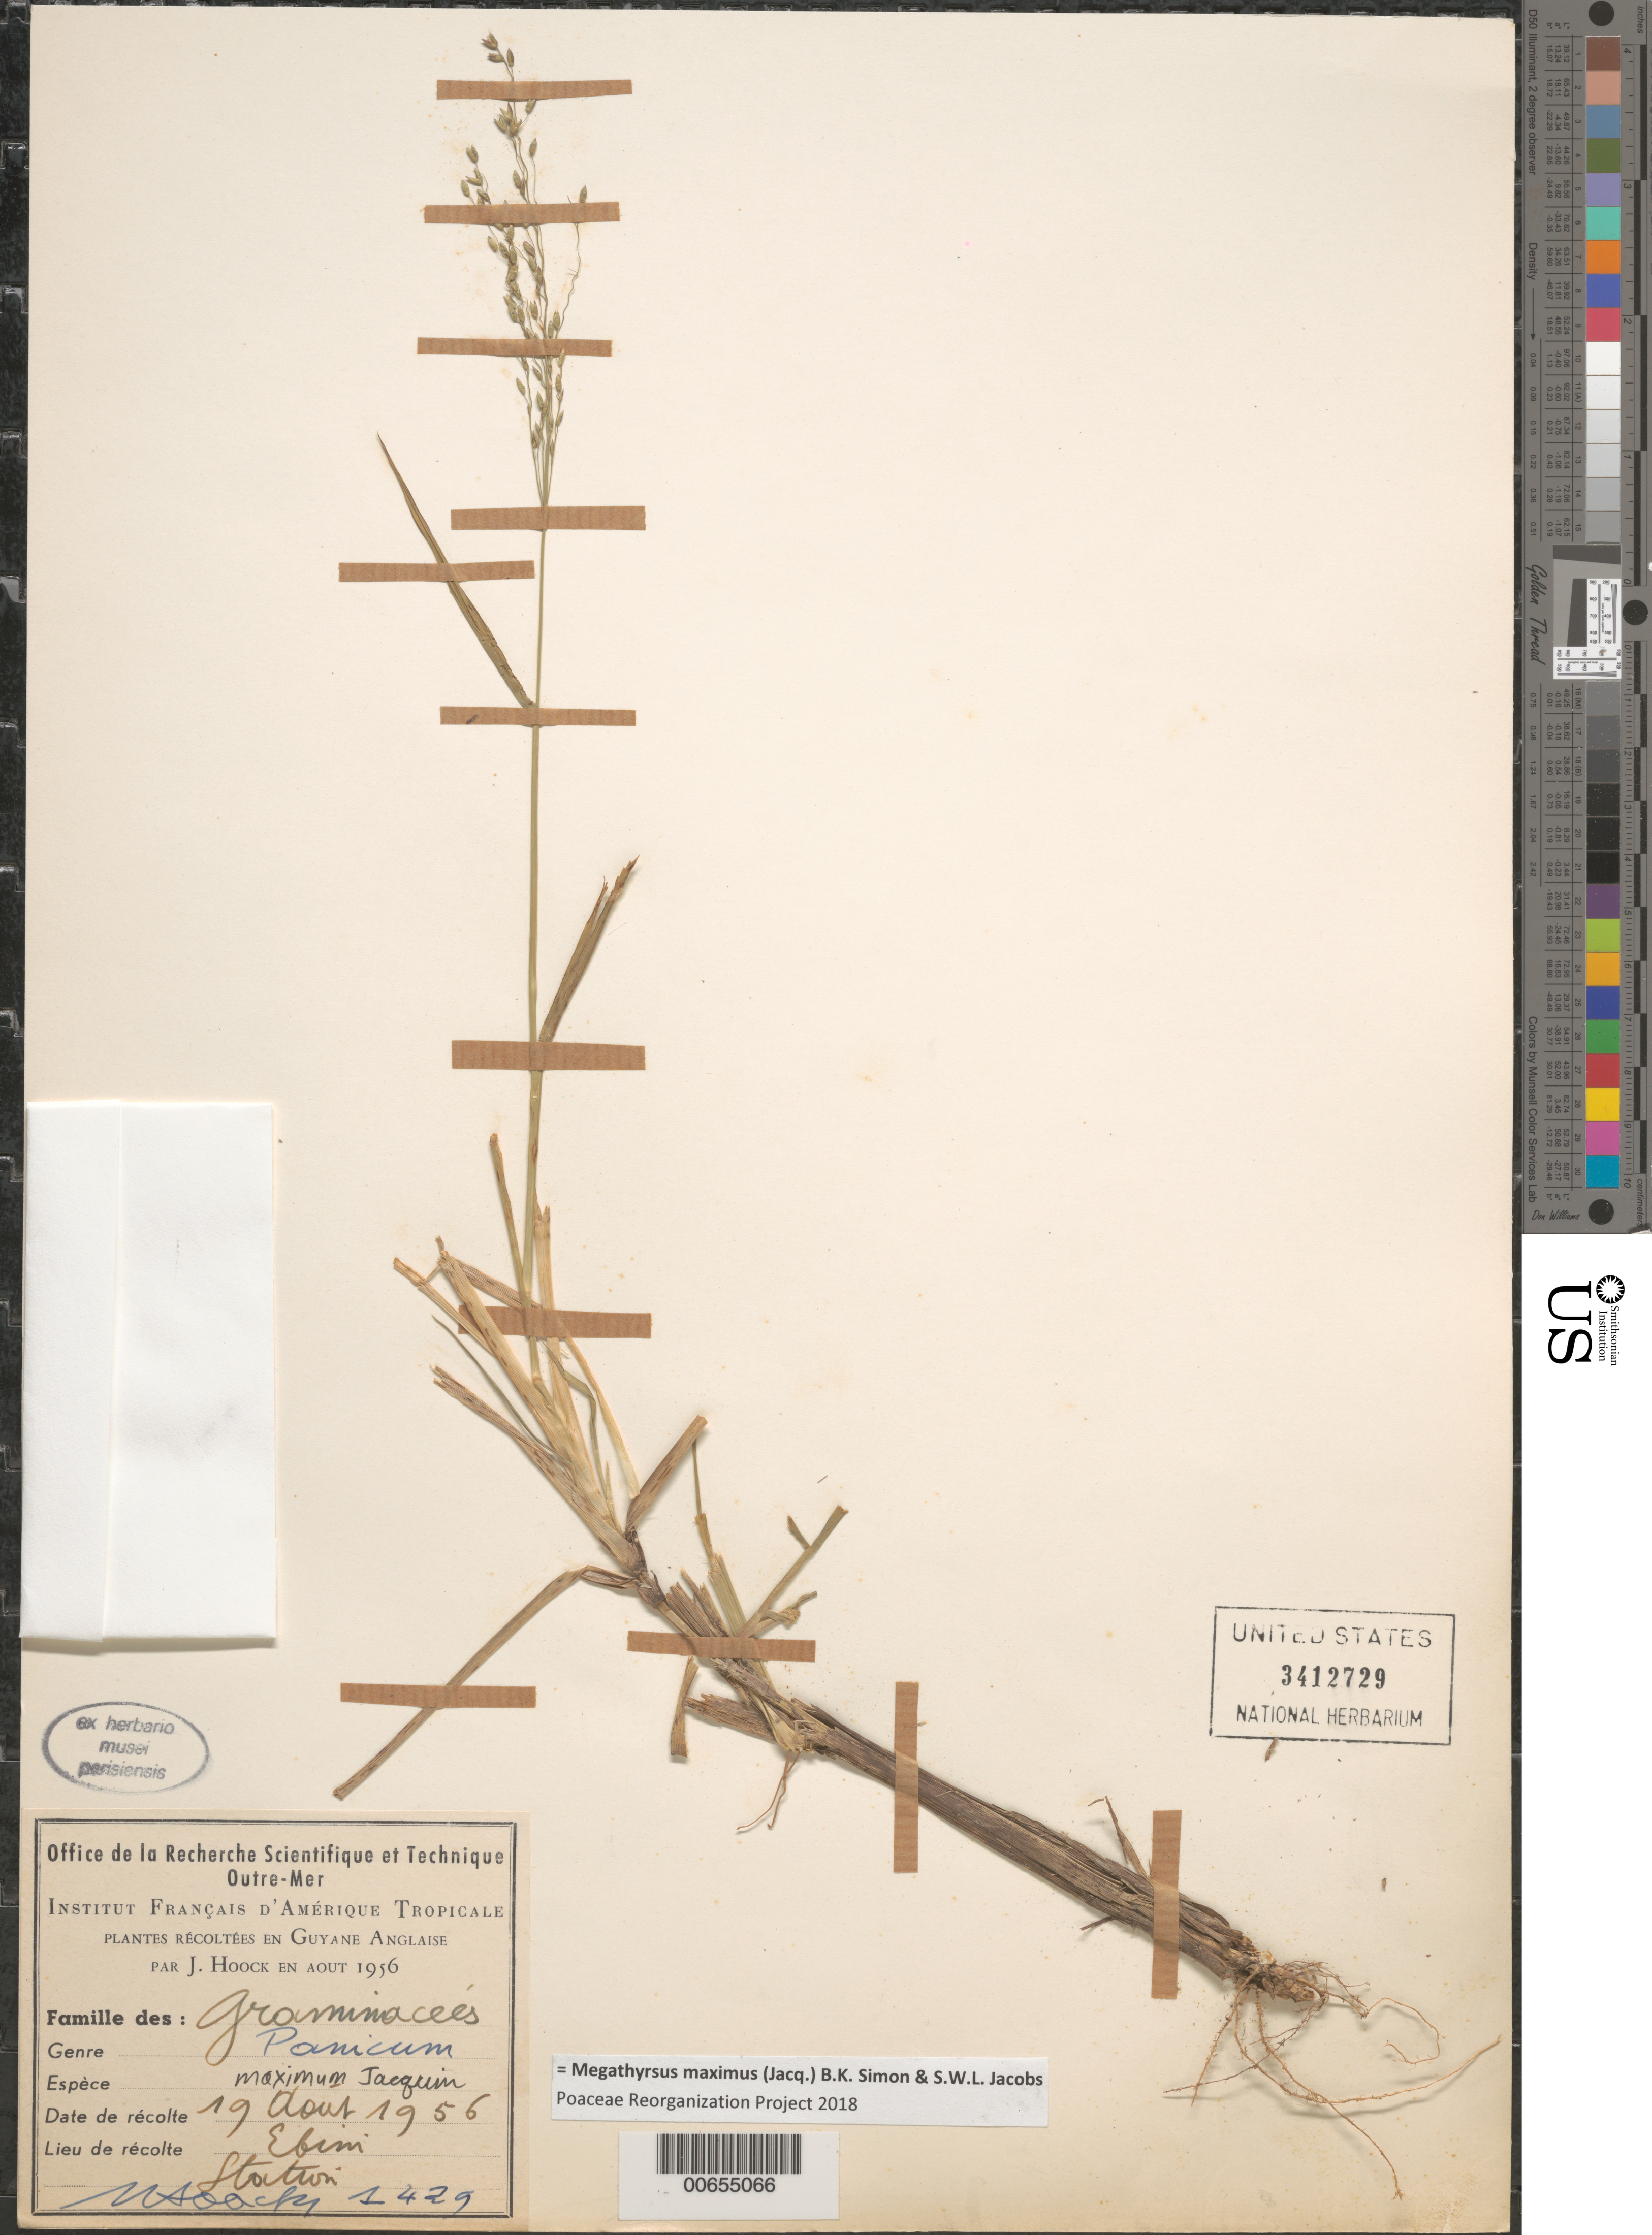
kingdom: Plantae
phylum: Tracheophyta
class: Liliopsida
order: Poales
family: Poaceae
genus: Panicum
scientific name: Panicum maximum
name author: Jacq.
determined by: Judziewicz, E. J.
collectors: J. Hoock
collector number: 1429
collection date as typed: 19-Aug-56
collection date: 1956-08-19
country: Guyana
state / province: U. Demerara-Berbice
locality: Ebini Station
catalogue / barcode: US 3412729